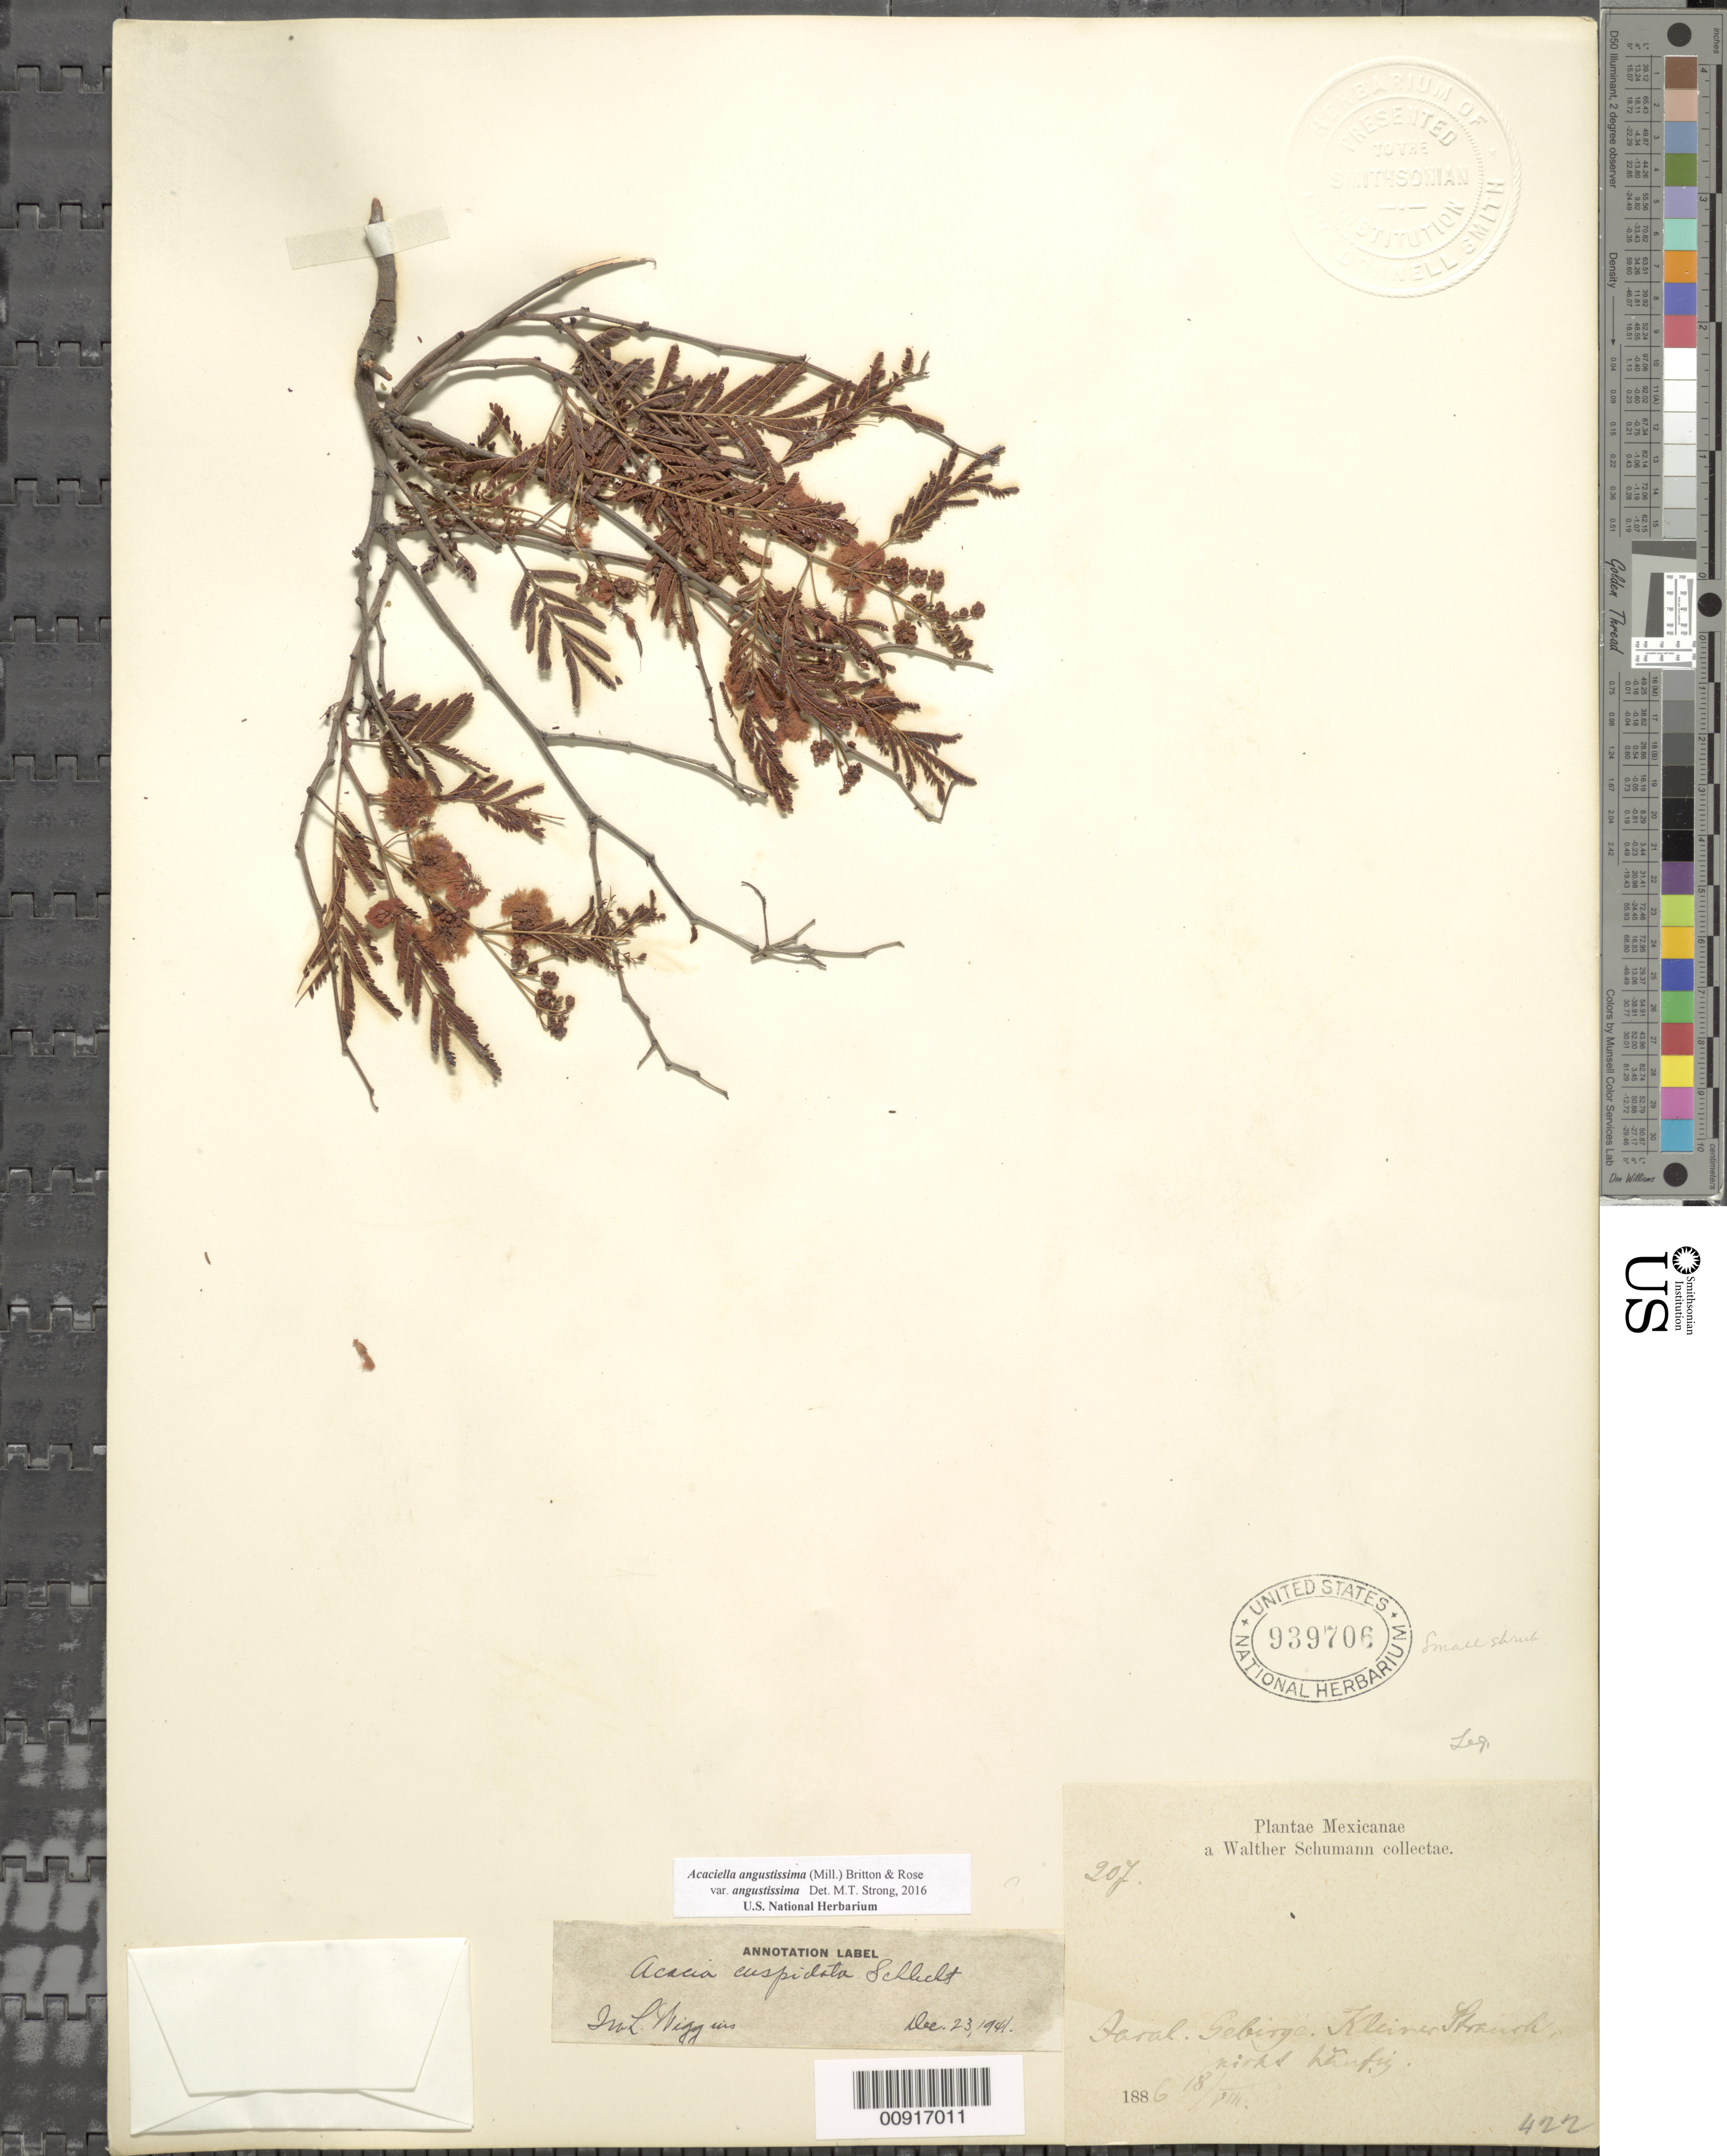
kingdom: Plantae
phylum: Tracheophyta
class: Magnoliopsida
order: Fabales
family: Fabaceae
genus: Acaciella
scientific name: Acaciella angustissima var. angustissima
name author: (Mill.) Britton & Rose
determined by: Strong, M. T., (US), Smithsonian Institution - National Museum of Natural History (UNITED STATES)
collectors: W. Schumann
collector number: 207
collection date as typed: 18 Aug 1886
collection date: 1886-08-18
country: Mexico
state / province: Guanajuato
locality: Jaral.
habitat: Gebirge.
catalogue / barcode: US 939706